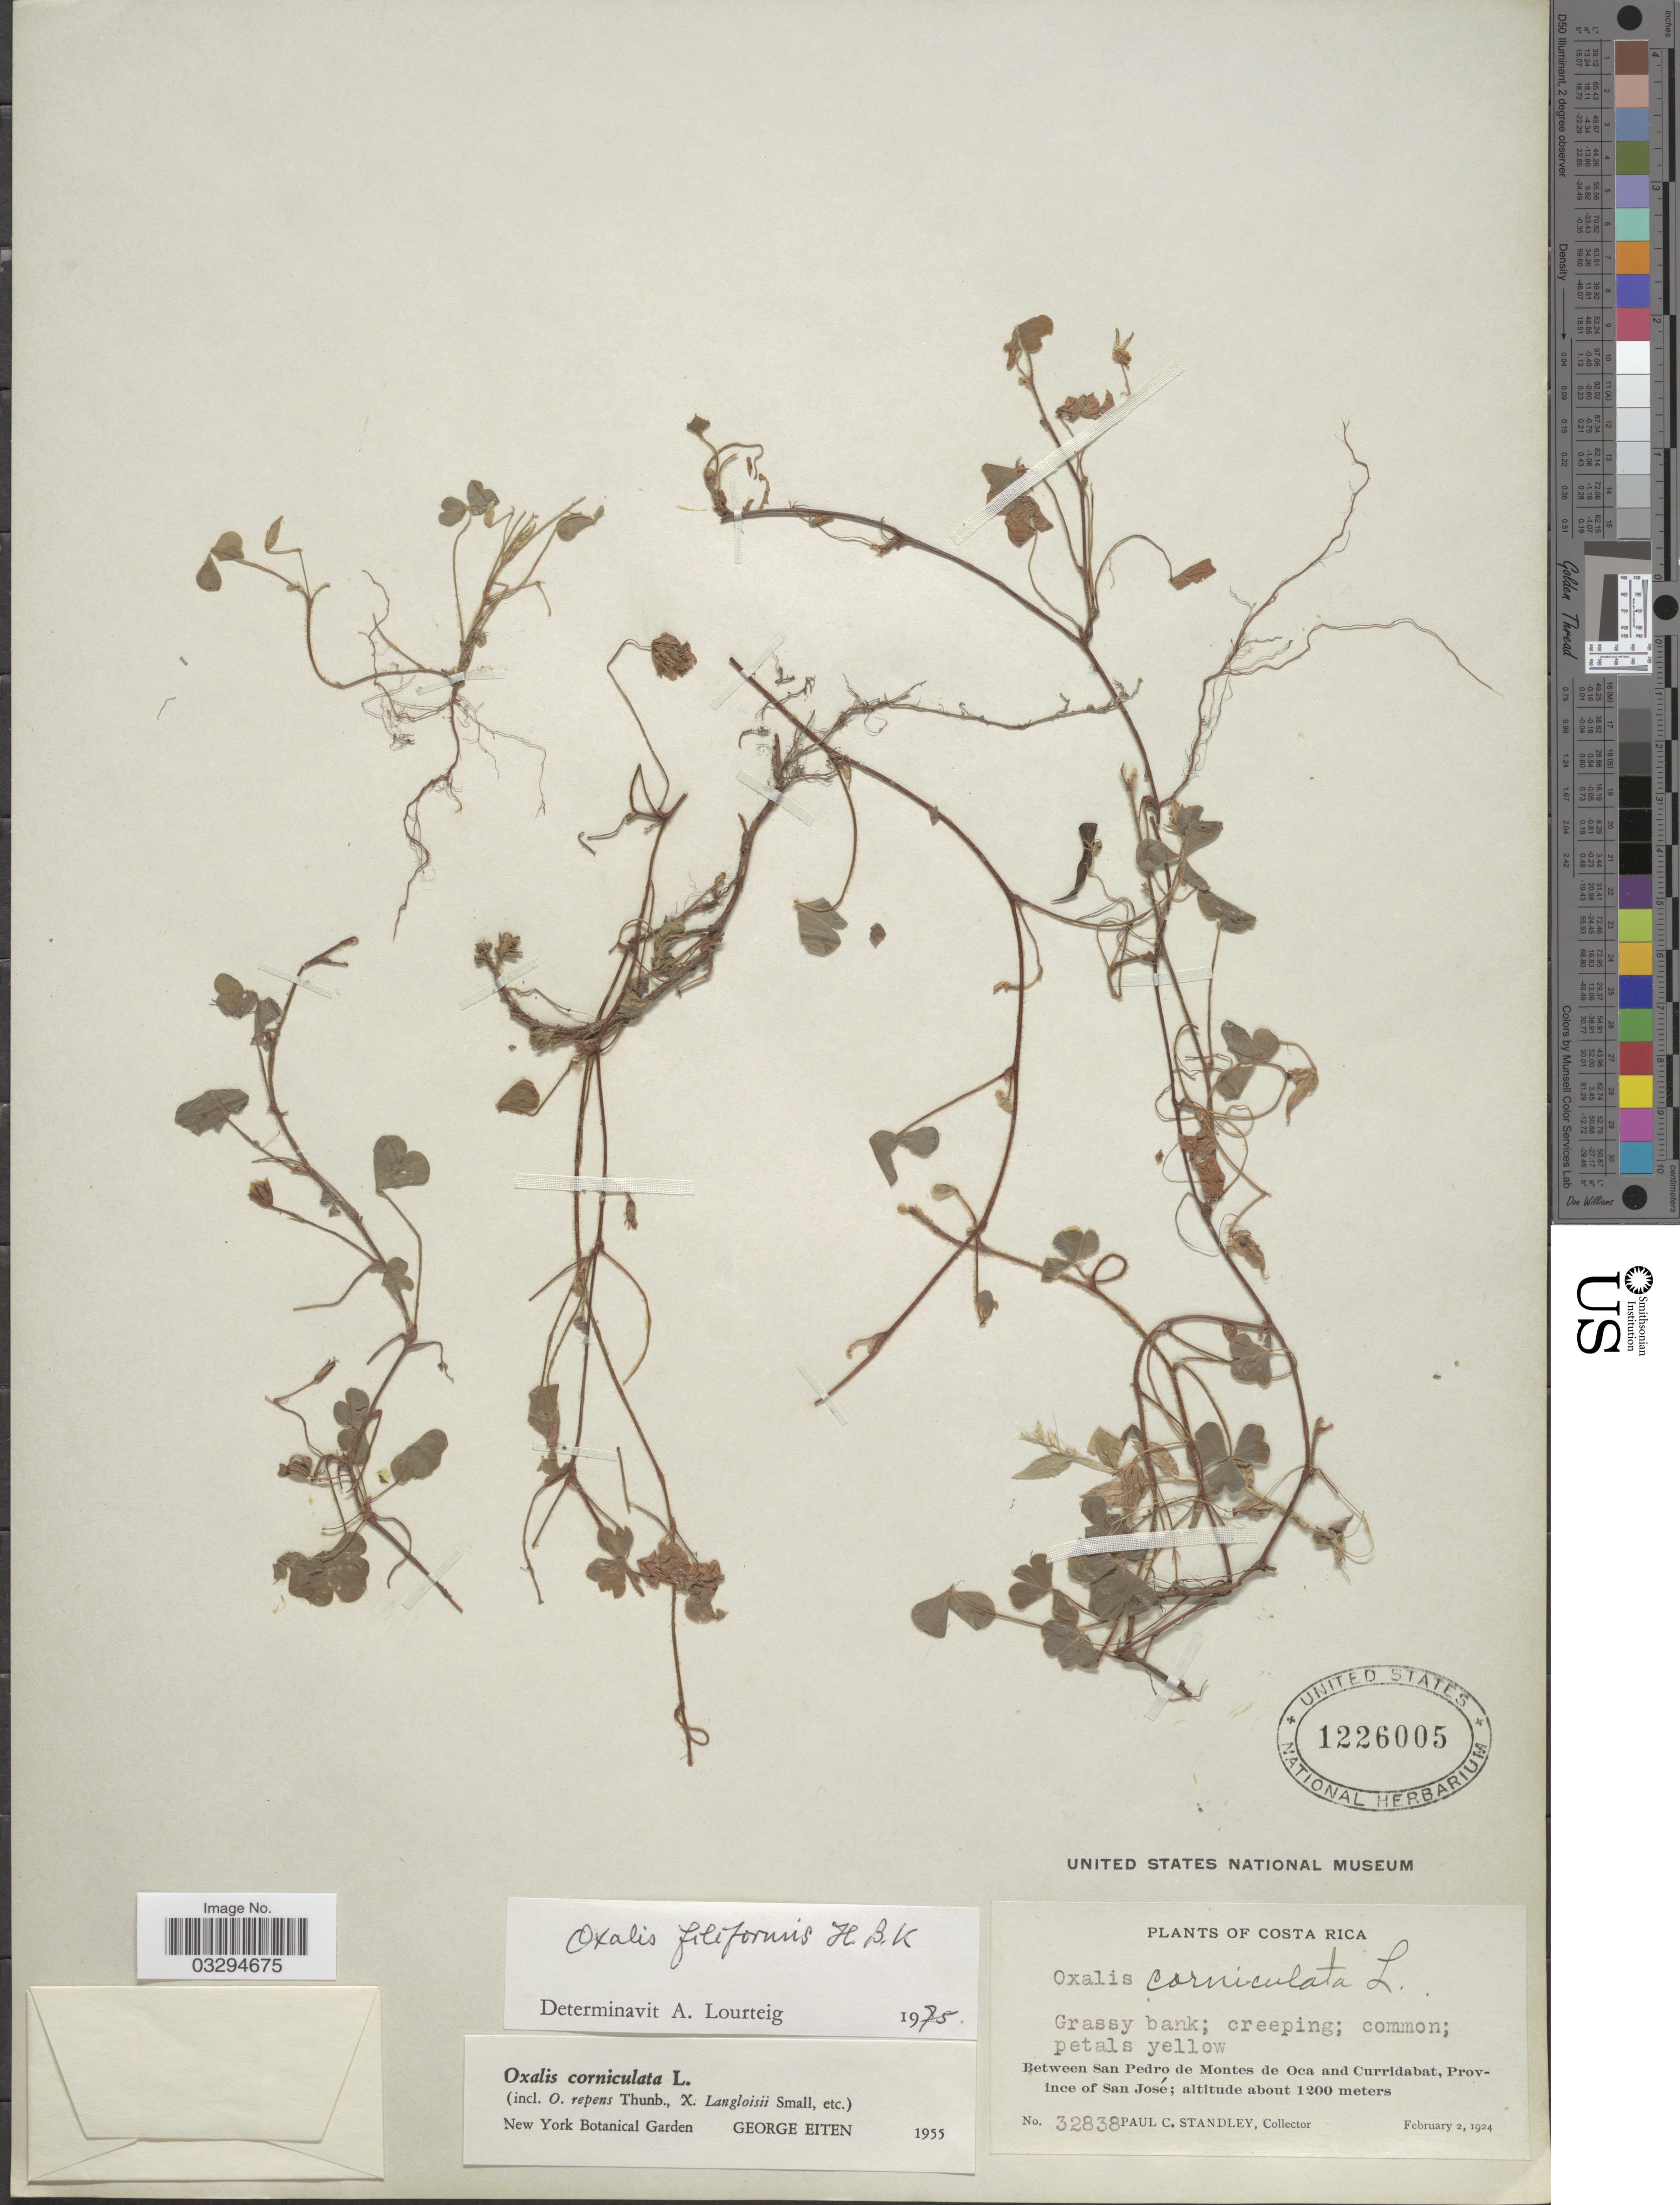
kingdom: Plantae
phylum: Tracheophyta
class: Magnoliopsida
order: Oxalidales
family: Oxalidaceae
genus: Oxalis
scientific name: Oxalis filiformis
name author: Kunth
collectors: P. C. Standley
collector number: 32838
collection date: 1924-02-02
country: Costa Rica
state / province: San José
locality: Between San Pedro de Montes de Oca and Curridabat.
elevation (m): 1200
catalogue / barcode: US 1226005